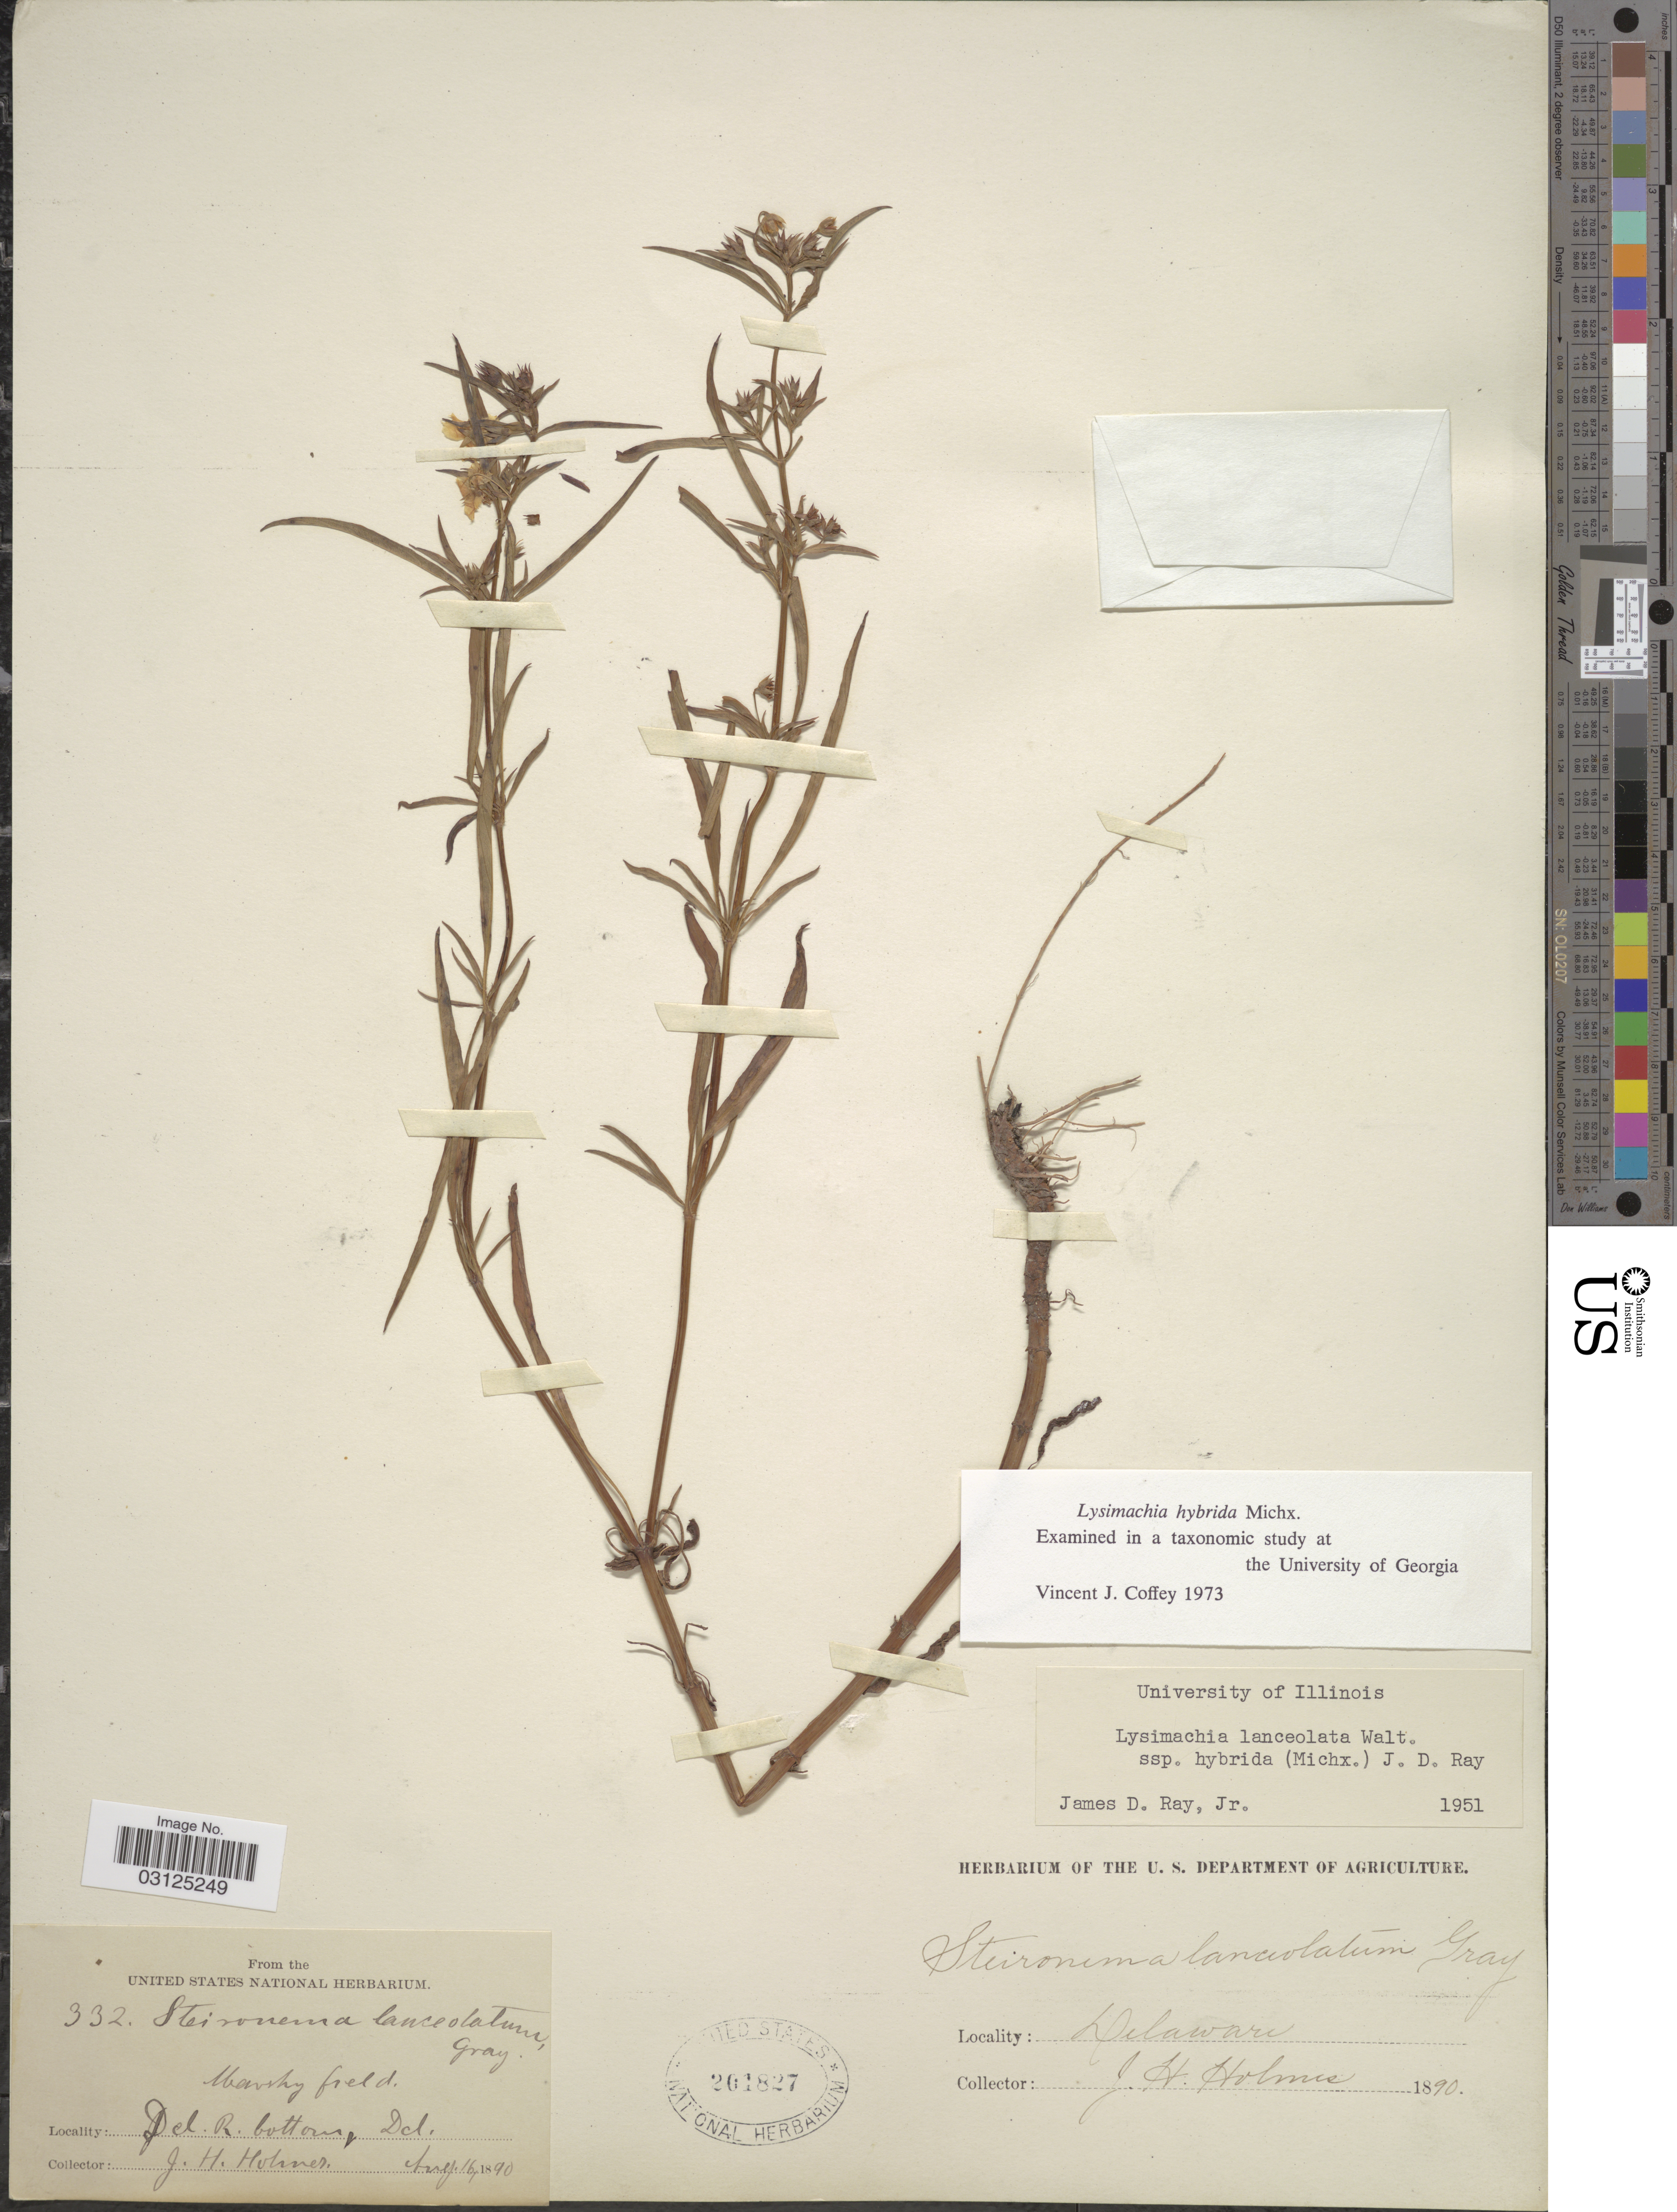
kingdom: Plantae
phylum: Tracheophyta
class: Magnoliopsida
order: Ericales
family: Primulaceae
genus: Lysimachia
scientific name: Lysimachia hybrida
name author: Michx.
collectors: J. Holmes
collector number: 332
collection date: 1890-08-16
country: United States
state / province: Delaware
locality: Del. R. bottom.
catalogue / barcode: US 201827